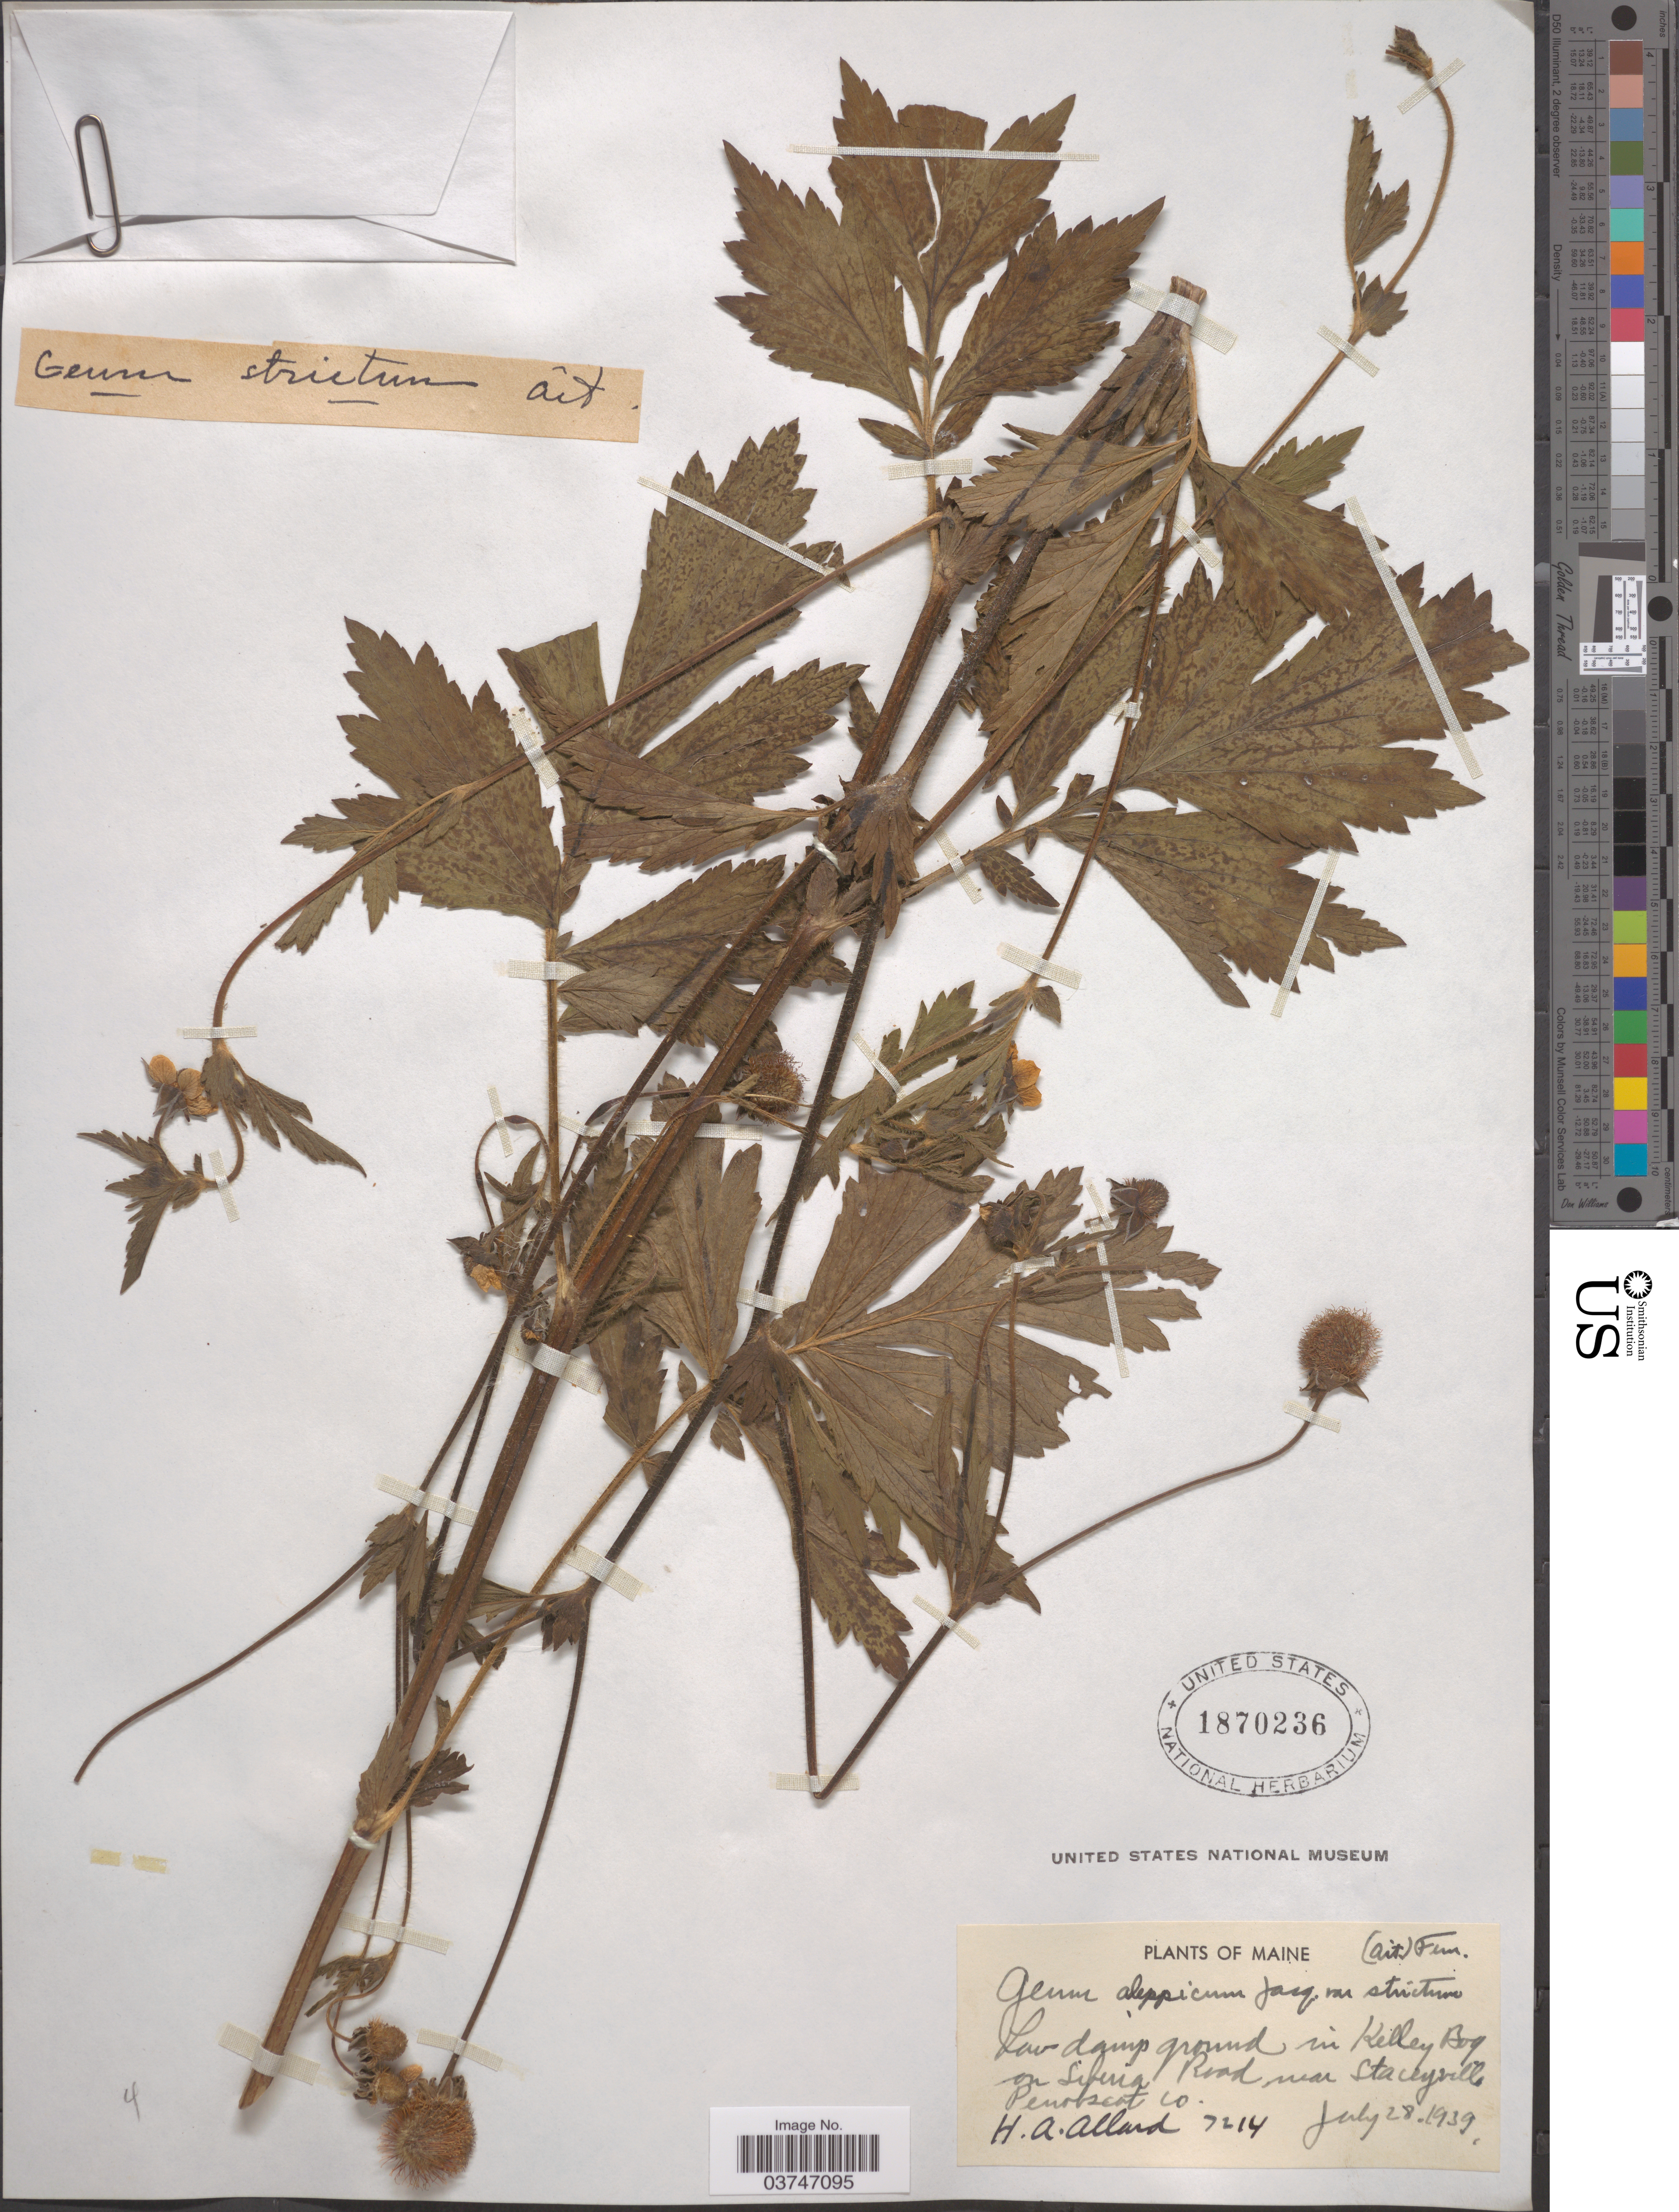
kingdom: Plantae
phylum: Tracheophyta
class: Magnoliopsida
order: Rosales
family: Rosaceae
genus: Geum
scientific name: Geum aleppicum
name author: Jacq.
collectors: H. A. Allard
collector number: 7214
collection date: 1939-07-28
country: United States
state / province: Maine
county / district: Penobscot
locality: In Kelley Bog on Siberia Road near Staceyville.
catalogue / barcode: US 1870236